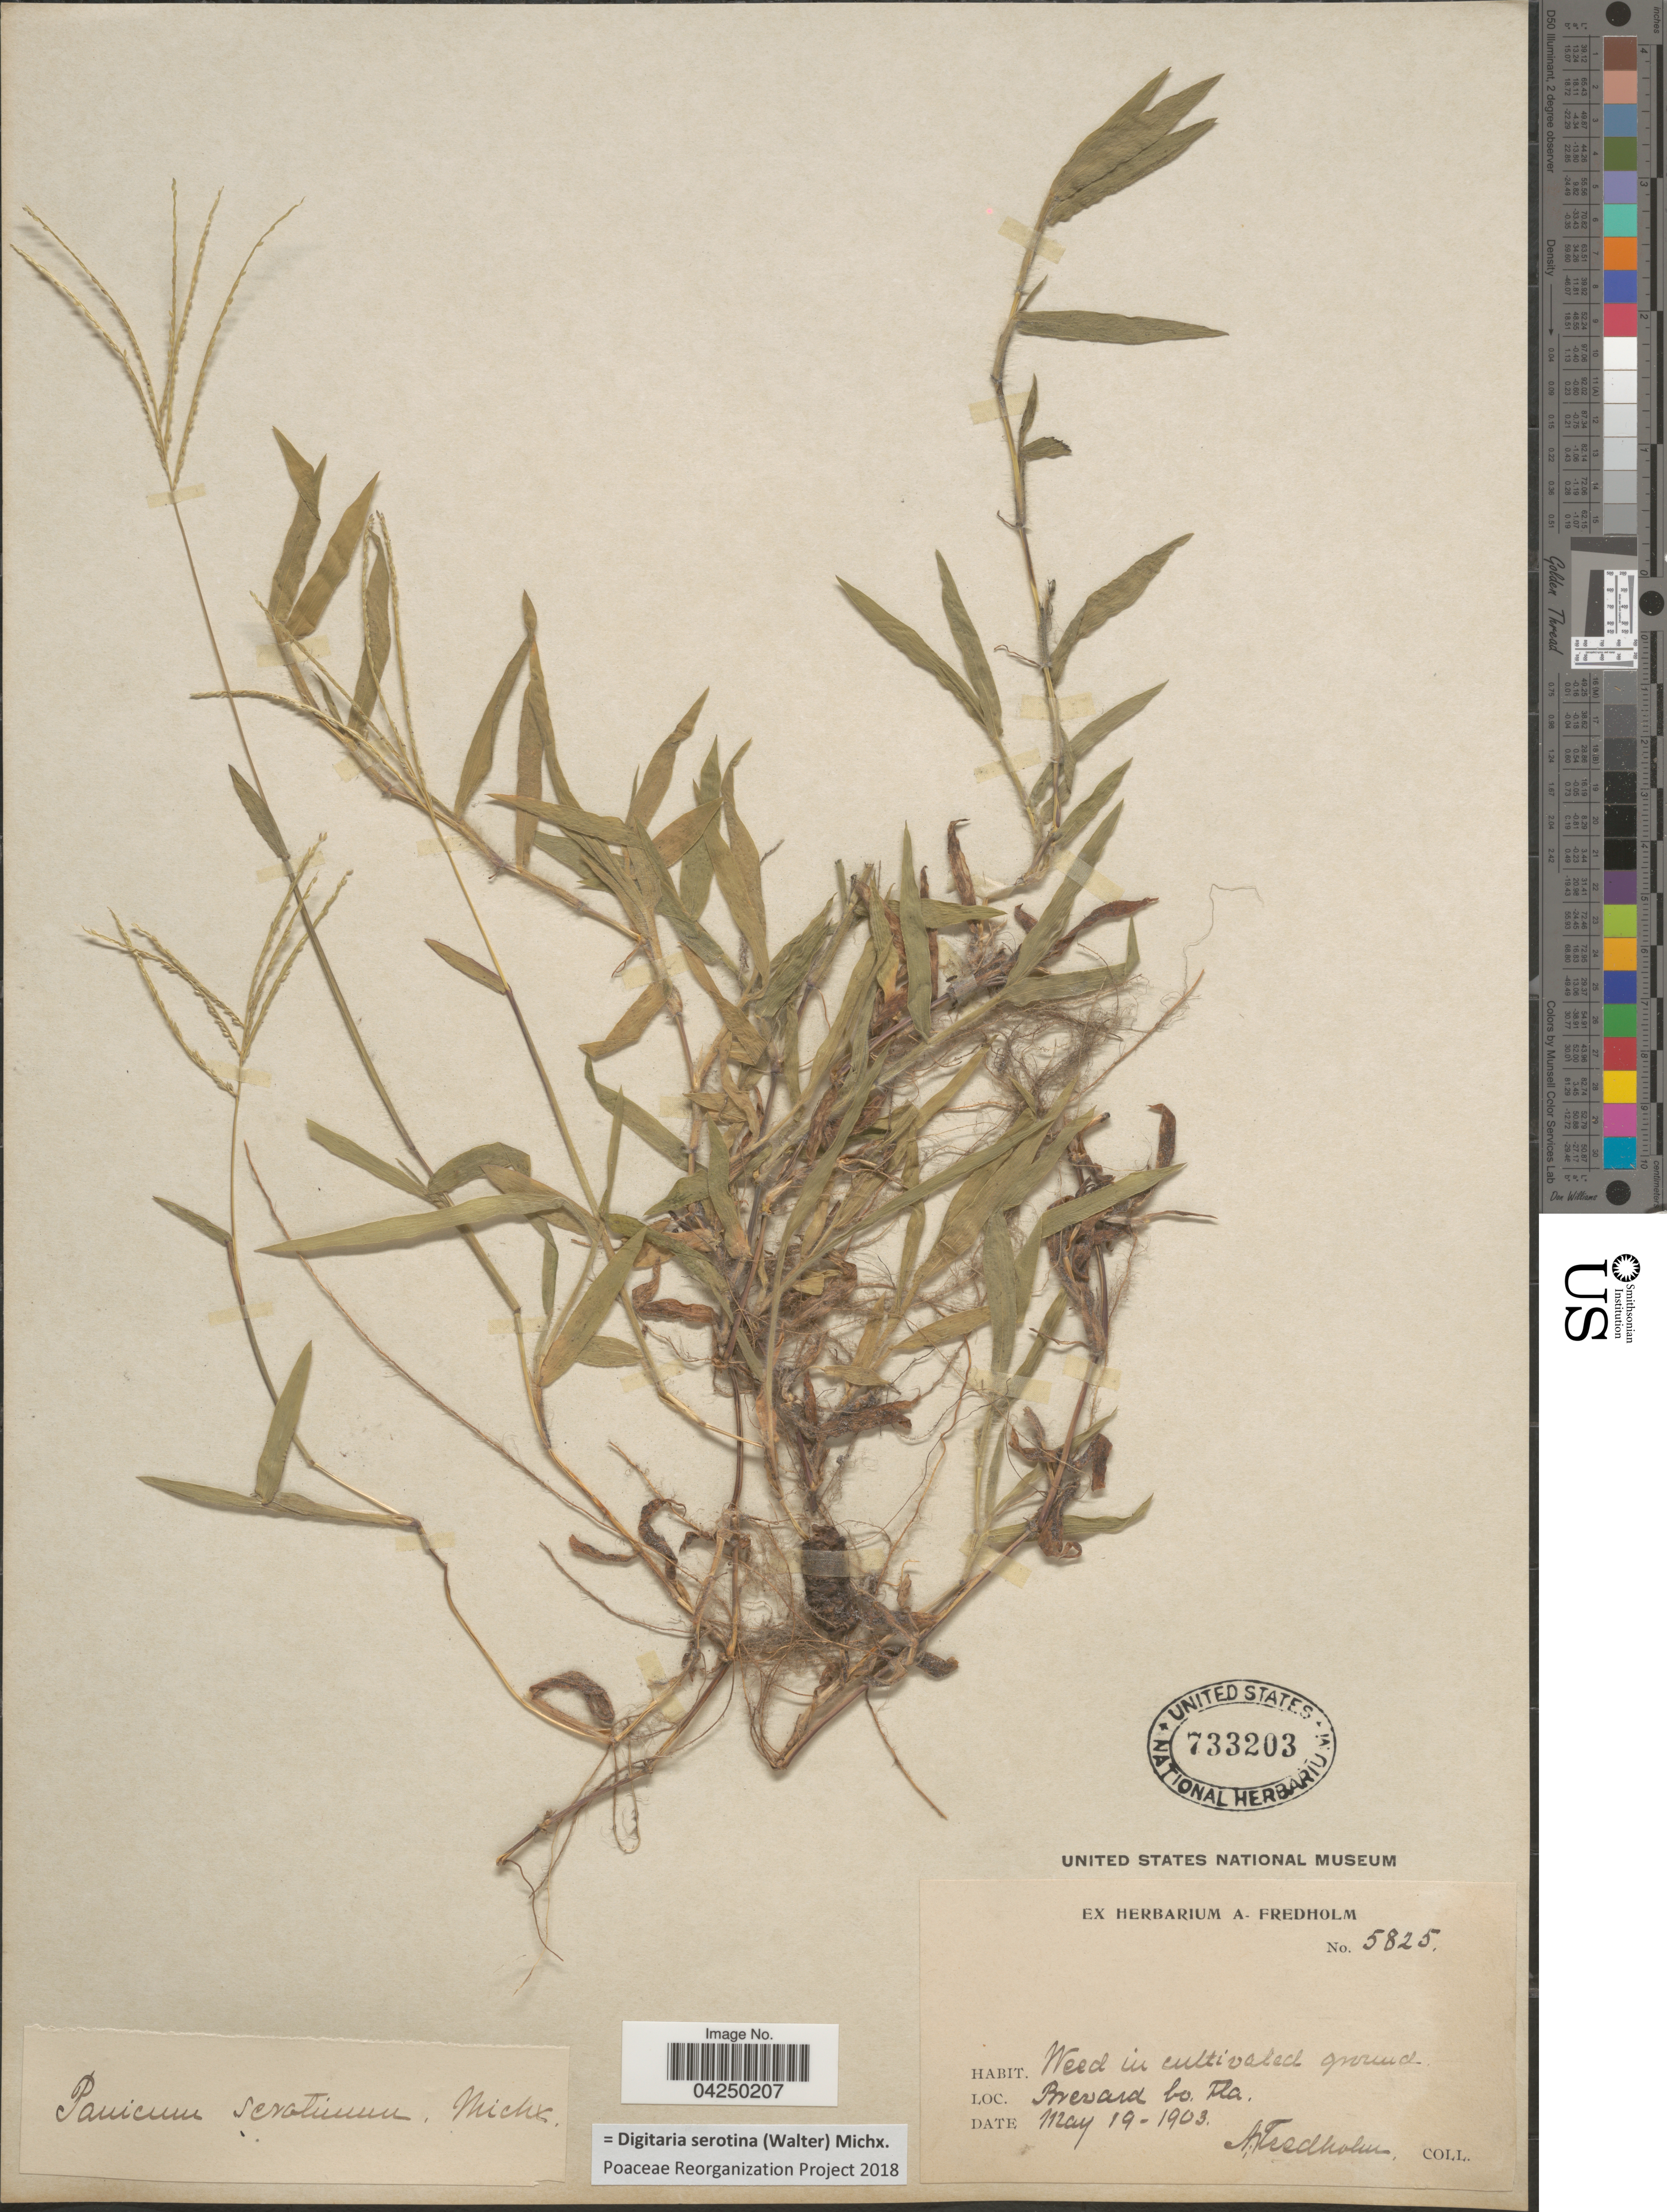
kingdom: Plantae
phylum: Tracheophyta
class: Liliopsida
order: Poales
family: Poaceae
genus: Digitaria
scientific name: Digitaria serotina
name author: (Walter) Michx.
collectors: A. Fredholm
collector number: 5825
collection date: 1903-05-19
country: United States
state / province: Florida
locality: Weed in cultivated ground. Brevard Co.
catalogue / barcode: US 733203